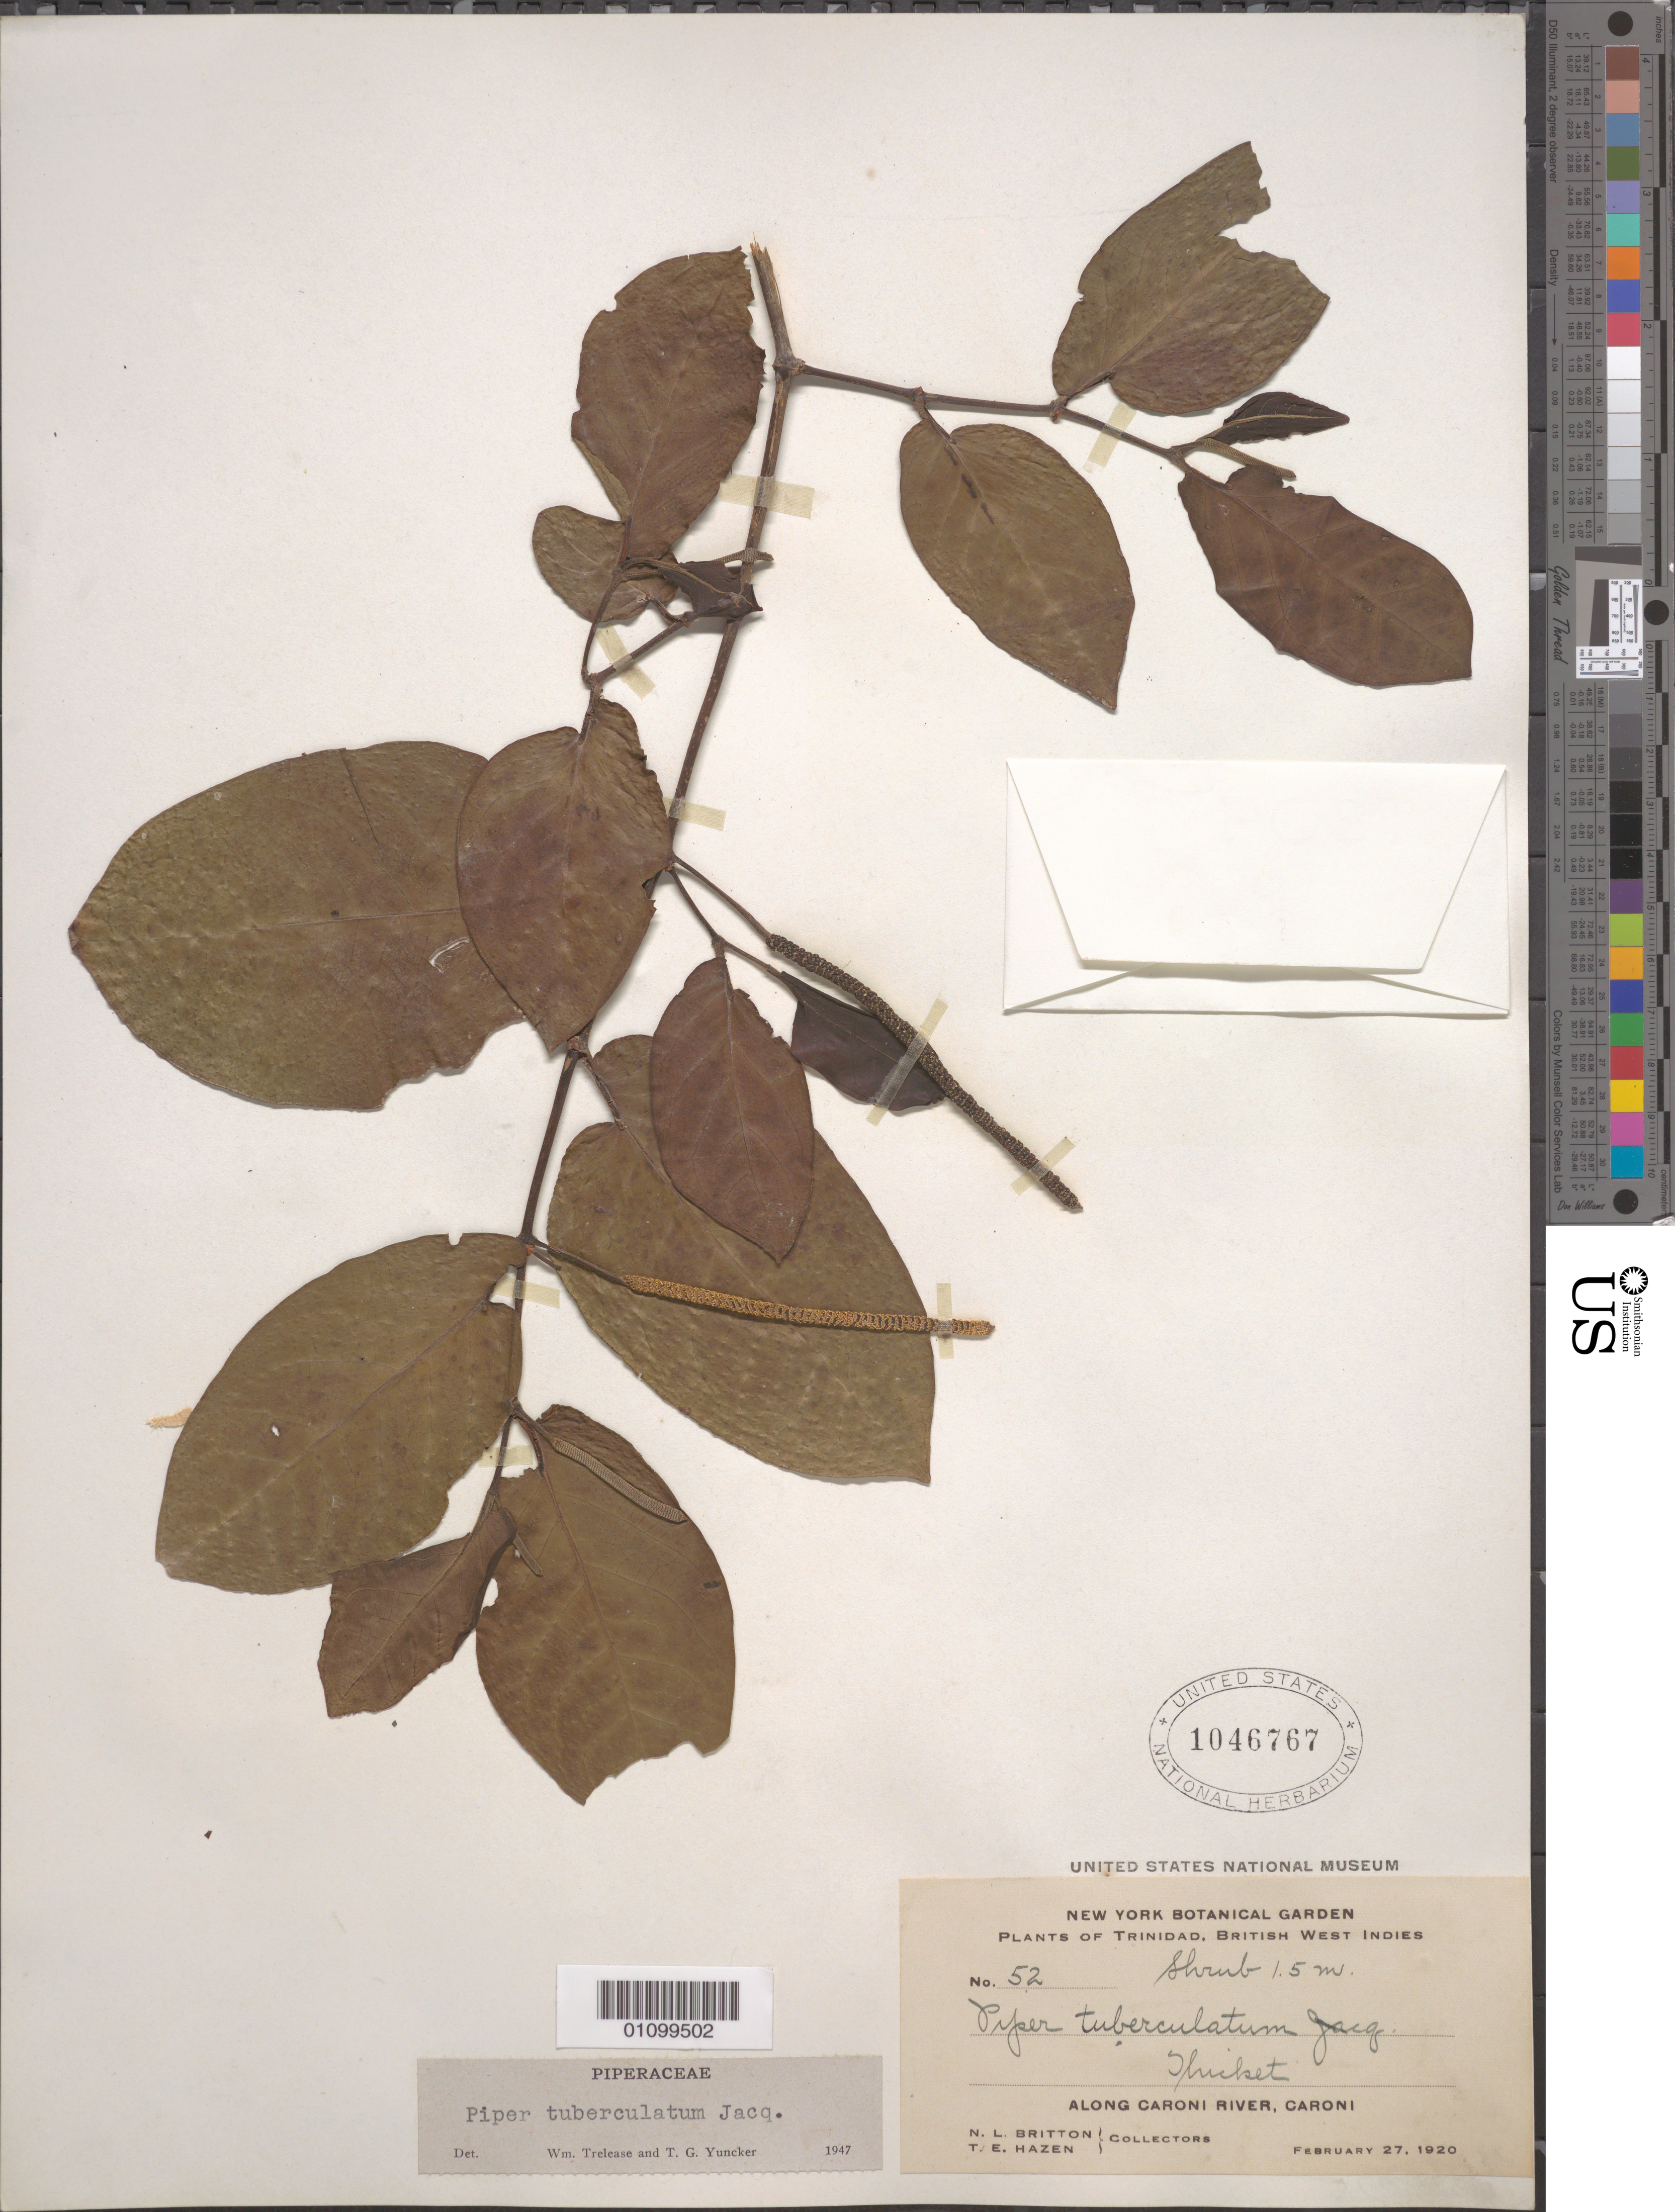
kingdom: Plantae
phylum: Tracheophyta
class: Magnoliopsida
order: Piperales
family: Piperaceae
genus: Piper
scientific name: Piper tuberculatum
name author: Jacq.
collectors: N. Britton & T. E. Hazen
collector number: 52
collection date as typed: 27 Feb 1920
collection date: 1920-02-27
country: Trinidad and Tobago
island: Trinidad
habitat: Along Caroni River, Caroni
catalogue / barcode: US 1046767